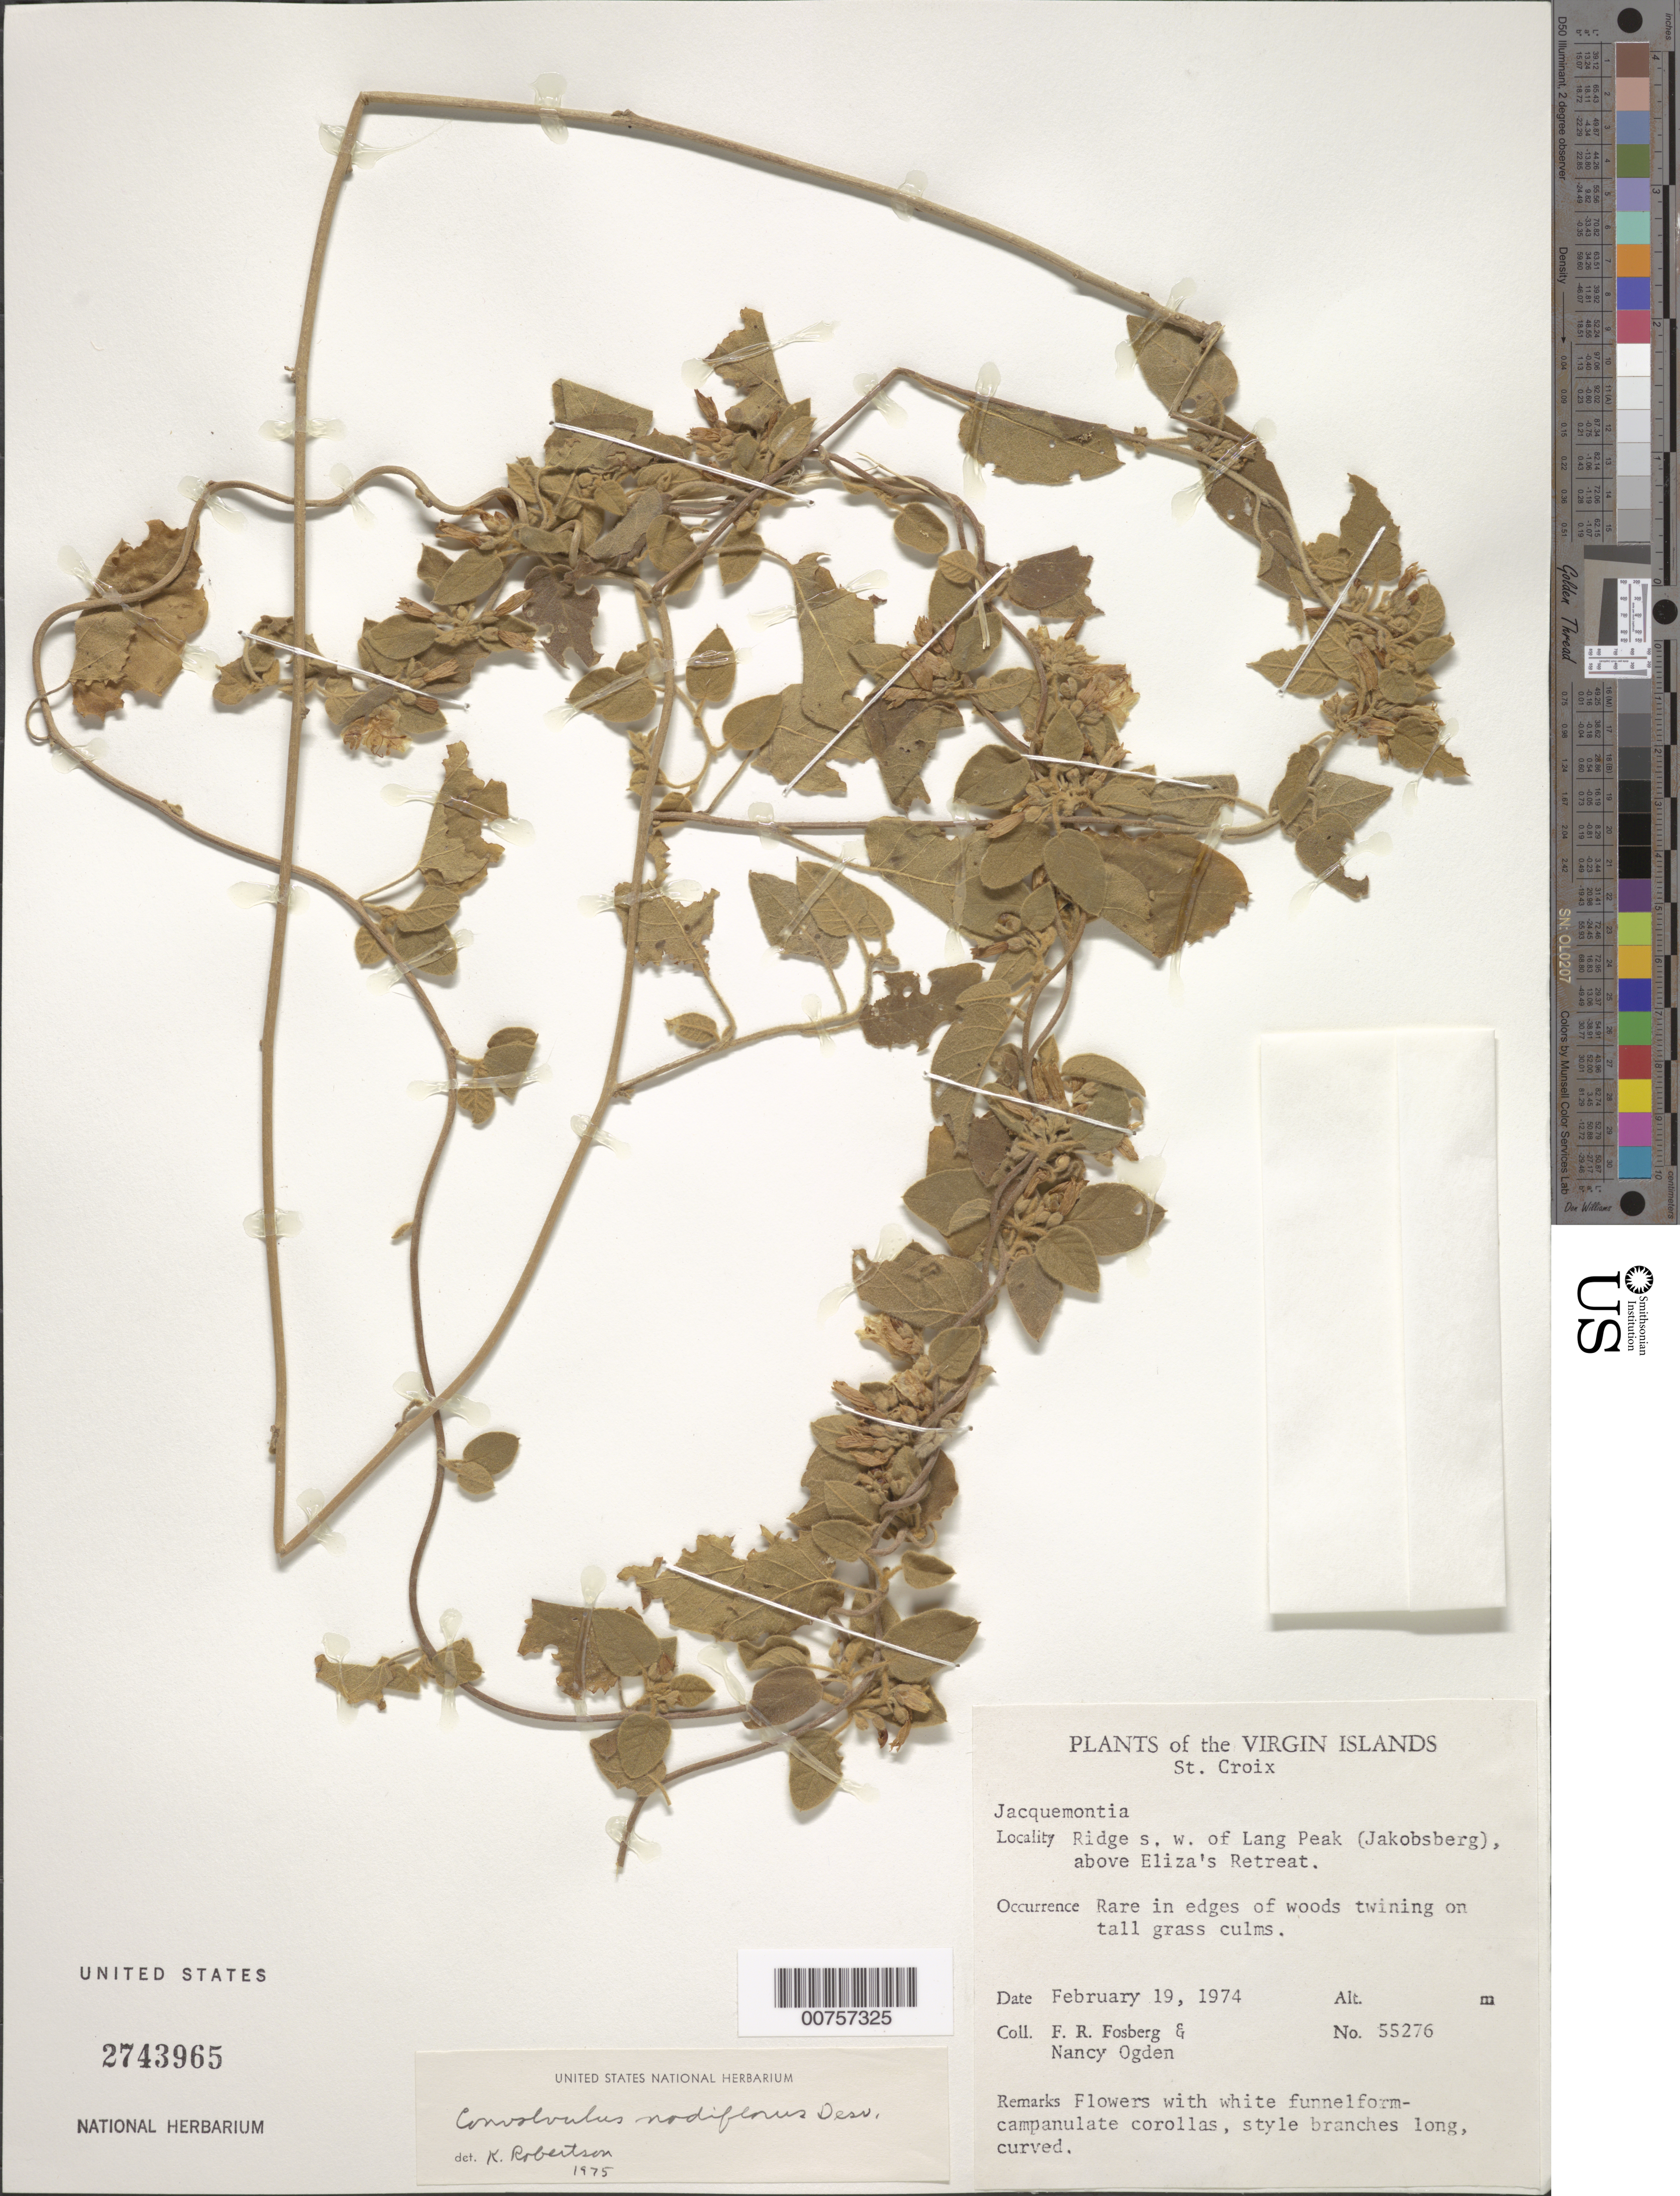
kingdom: Plantae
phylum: Tracheophyta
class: Magnoliopsida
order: Solanales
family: Convolvulaceae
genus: Convolvulus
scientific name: Convolvulus nodiflorus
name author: Desr.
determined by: Robertson, K. R.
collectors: F. R. Fosberg & N. Ogden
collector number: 55276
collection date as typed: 19 Feb 1974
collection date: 1974-02-19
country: U.S. Virgin Islands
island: St. Croix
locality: Ridge SW of Lang Peak (Jakobsberg), above Eliza's Retreat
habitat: In edges of woods twining on tall grass culms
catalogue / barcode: US 2743965